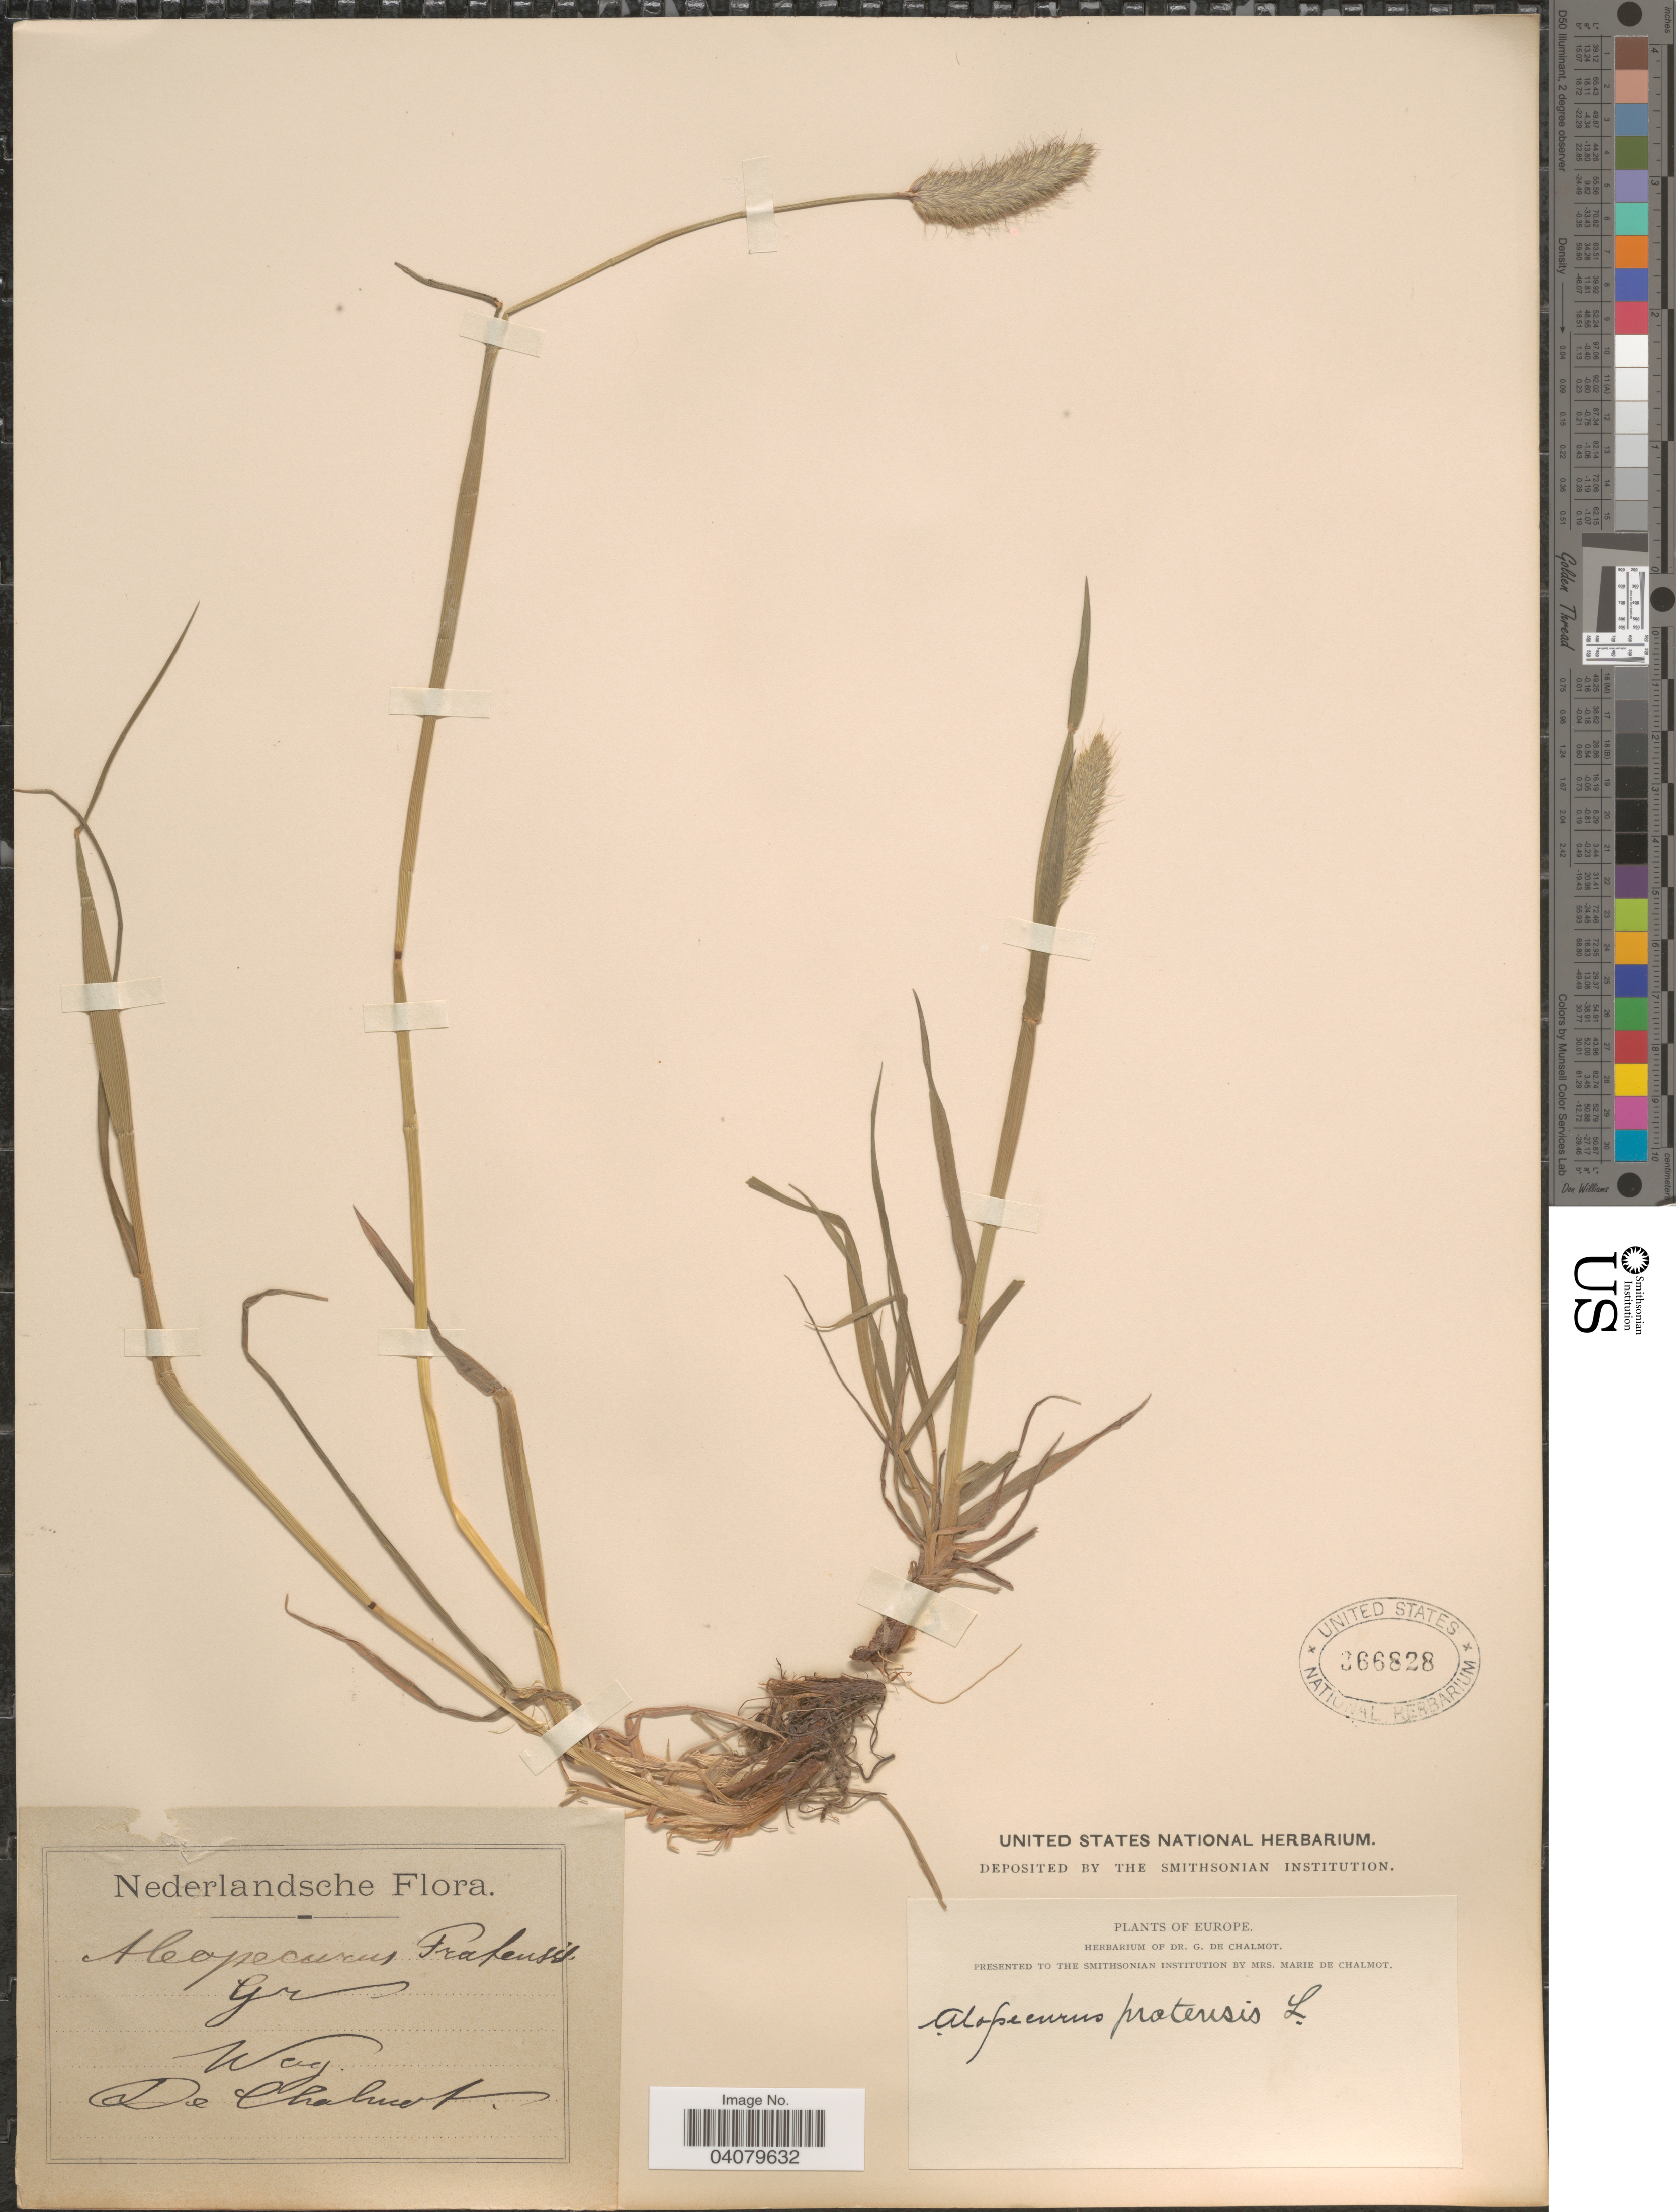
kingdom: Plantae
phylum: Tracheophyta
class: Liliopsida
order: Poales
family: Poaceae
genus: Alopecurus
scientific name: Alopecurus pratensis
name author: L.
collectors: G. de Chalmot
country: Netherlands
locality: Nederlandsche. Wag.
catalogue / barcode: US 366828